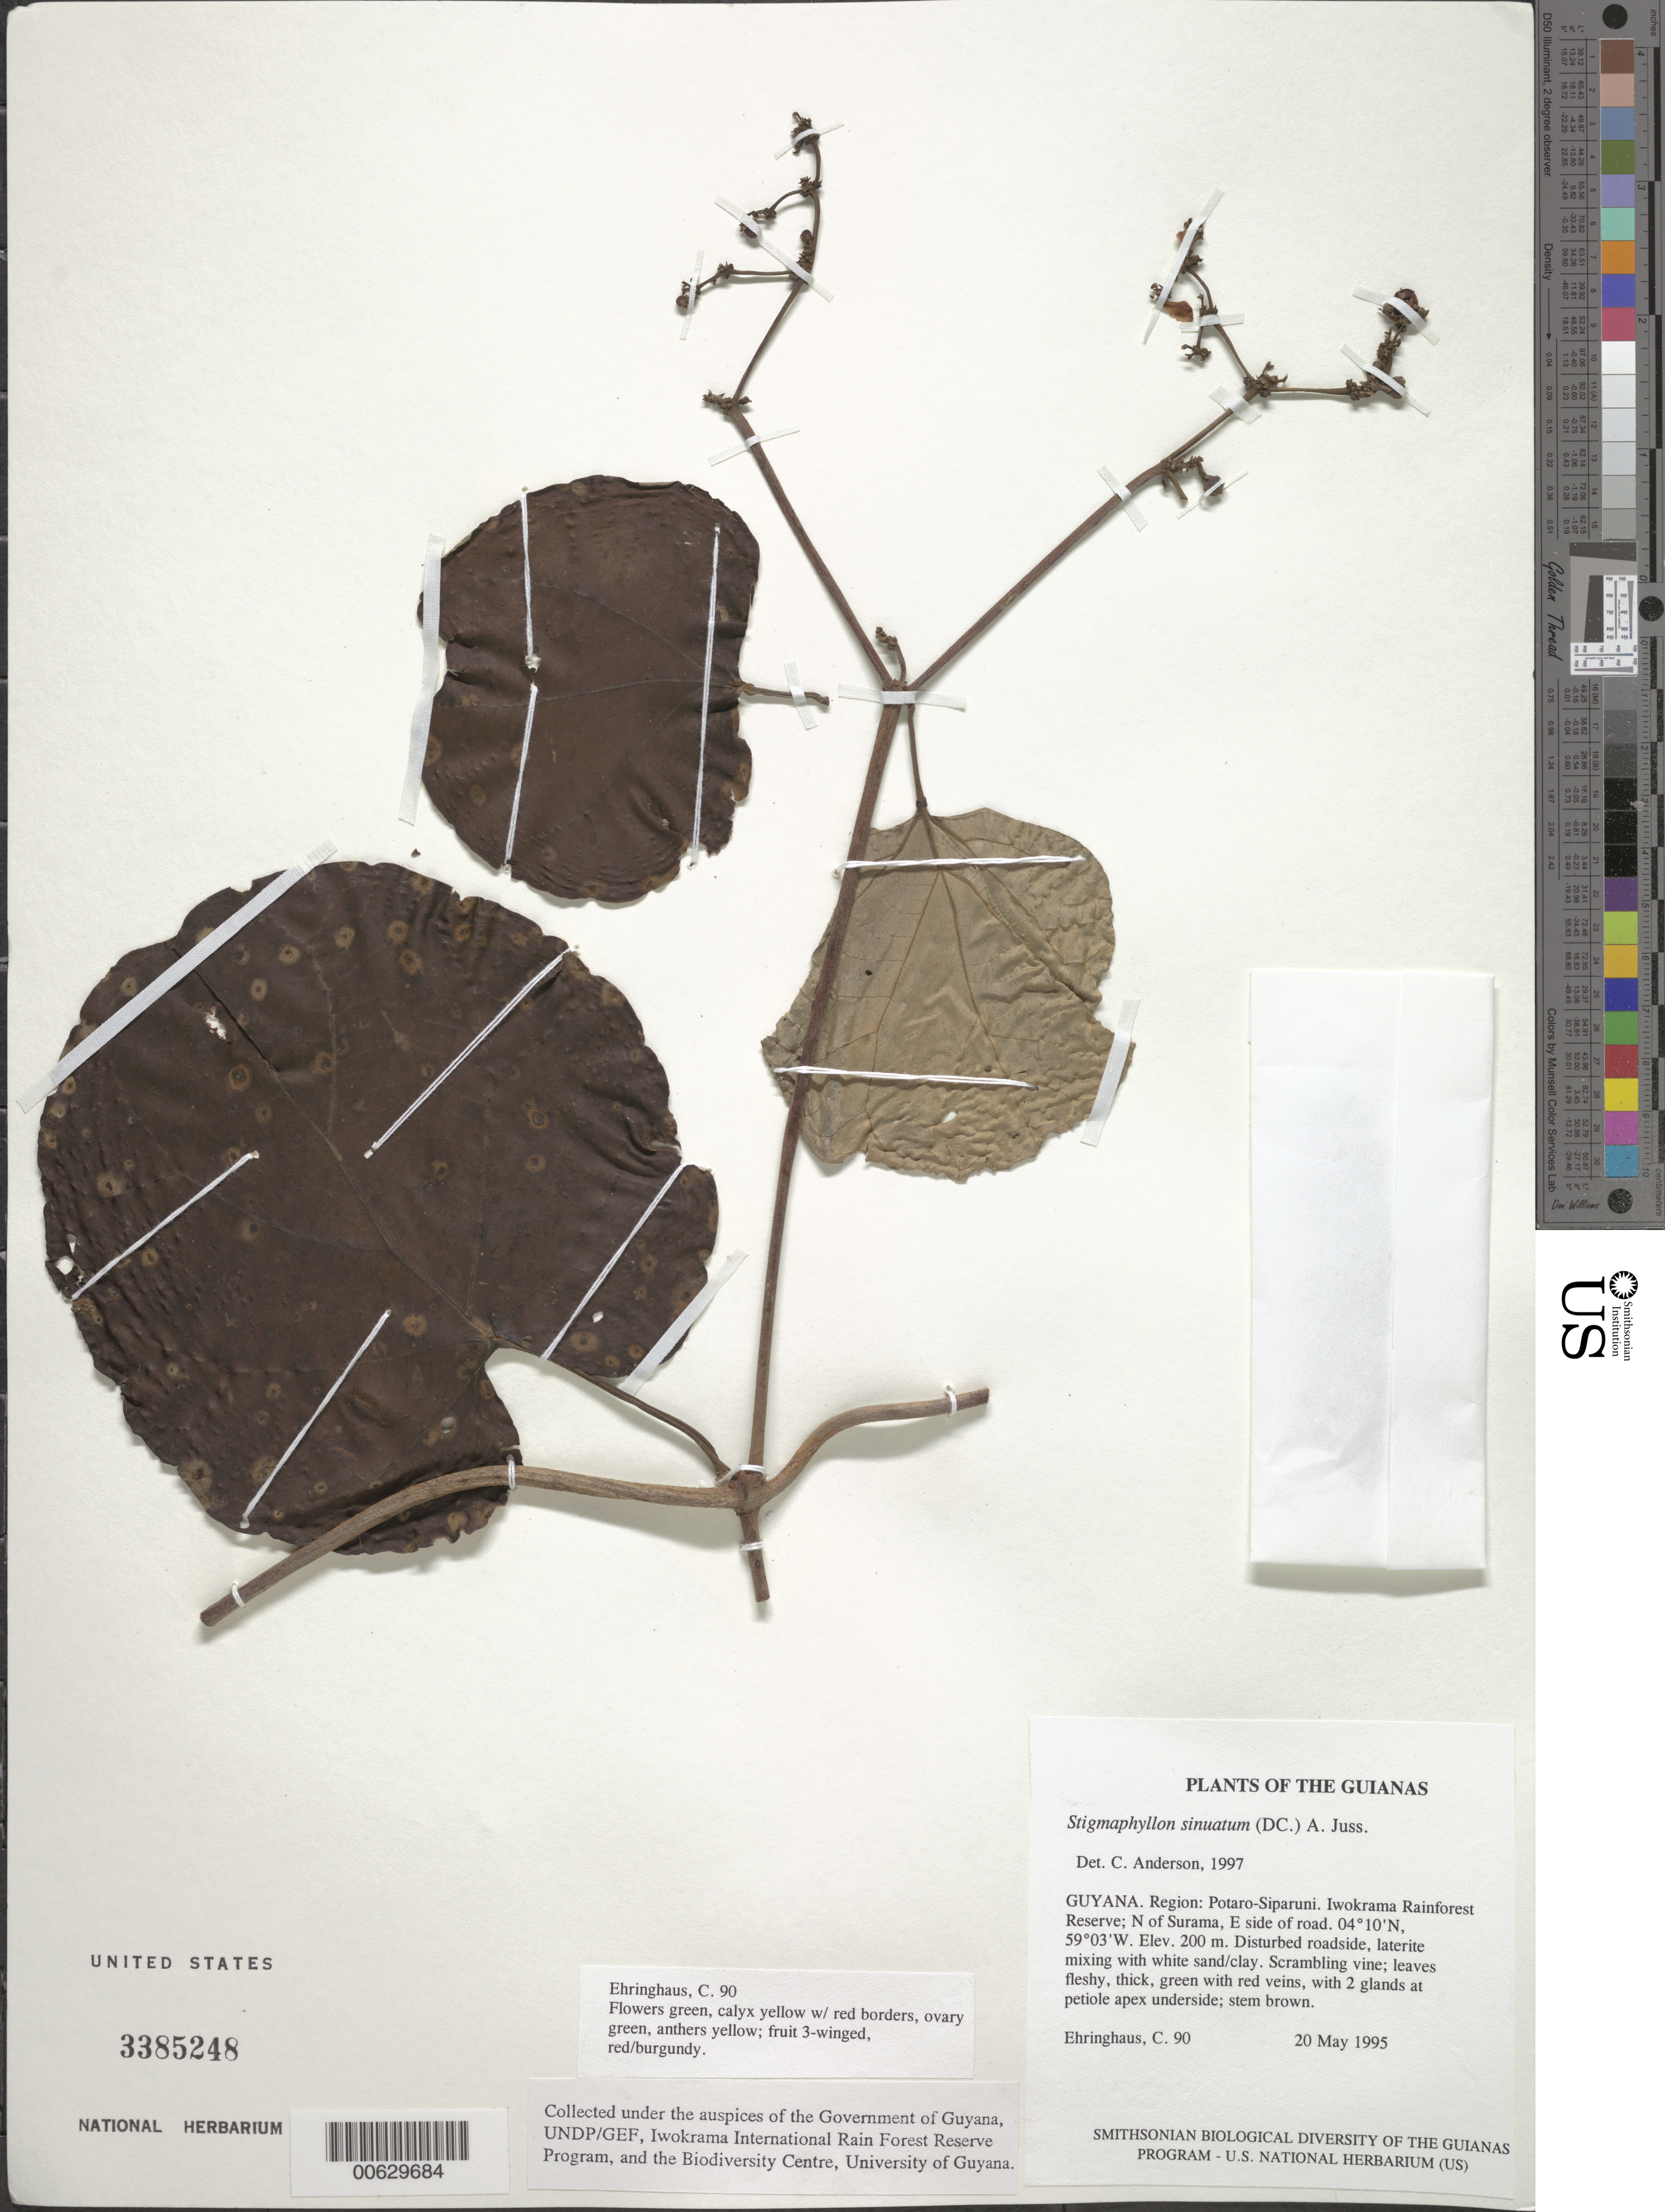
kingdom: Plantae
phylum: Tracheophyta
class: Magnoliopsida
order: Malpighiales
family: Malpighiaceae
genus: Stigmaphyllon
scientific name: Stigmaphyllon sinuatum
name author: (DC.) A. Juss.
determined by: Anderson, C.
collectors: C. Ehringhaus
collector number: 90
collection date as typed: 20 May 1995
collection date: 1995-05-20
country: Guyana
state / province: Potaro-Siparuni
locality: Iwokrama Rainforest Reserve; N of Surama, E side of road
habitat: Disturbed roadside, laterite mixing with white sand/clay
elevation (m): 200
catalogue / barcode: US 3385248